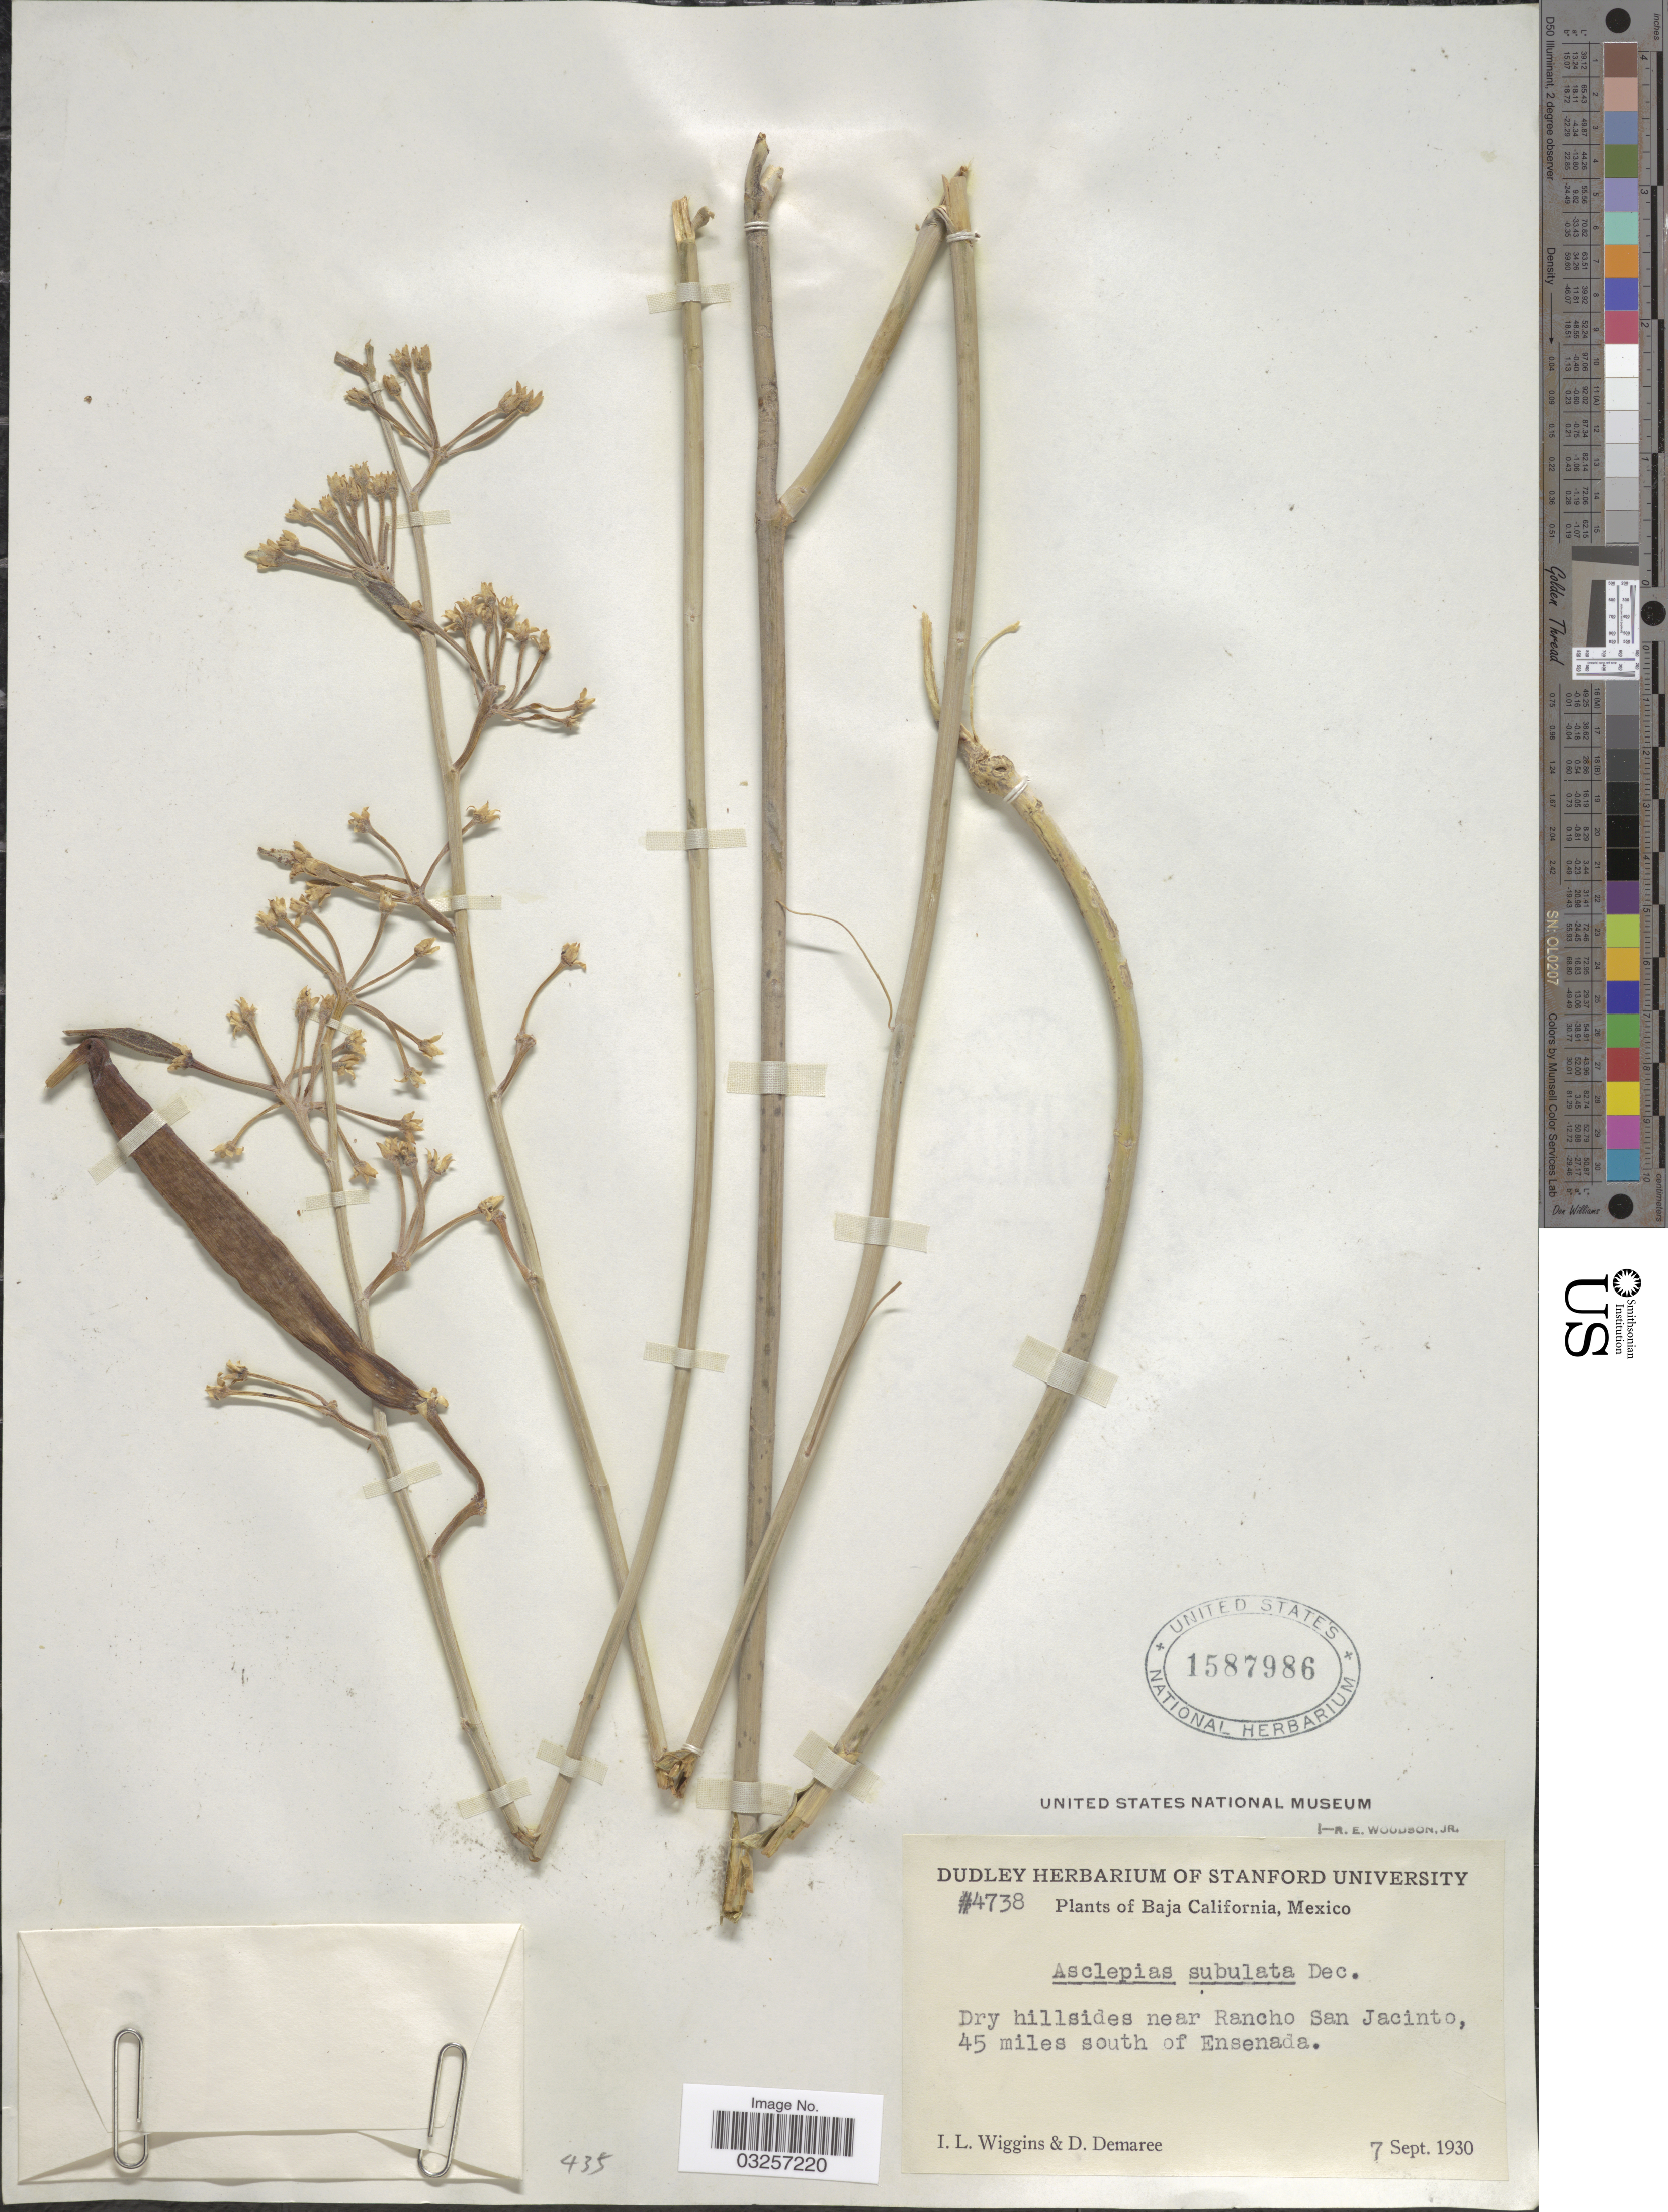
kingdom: Plantae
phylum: Tracheophyta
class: Magnoliopsida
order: Gentianales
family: Apocynaceae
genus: Asclepias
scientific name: Asclepias subulata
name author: Decne.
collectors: I. L. Wiggins & D. Demaree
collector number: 4738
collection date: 1930-09-07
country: Mexico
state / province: Baja California Norte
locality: Dry hillsides near Rancho San Jacinto, 45 miles south of Ensenada.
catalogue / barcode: US 1587986